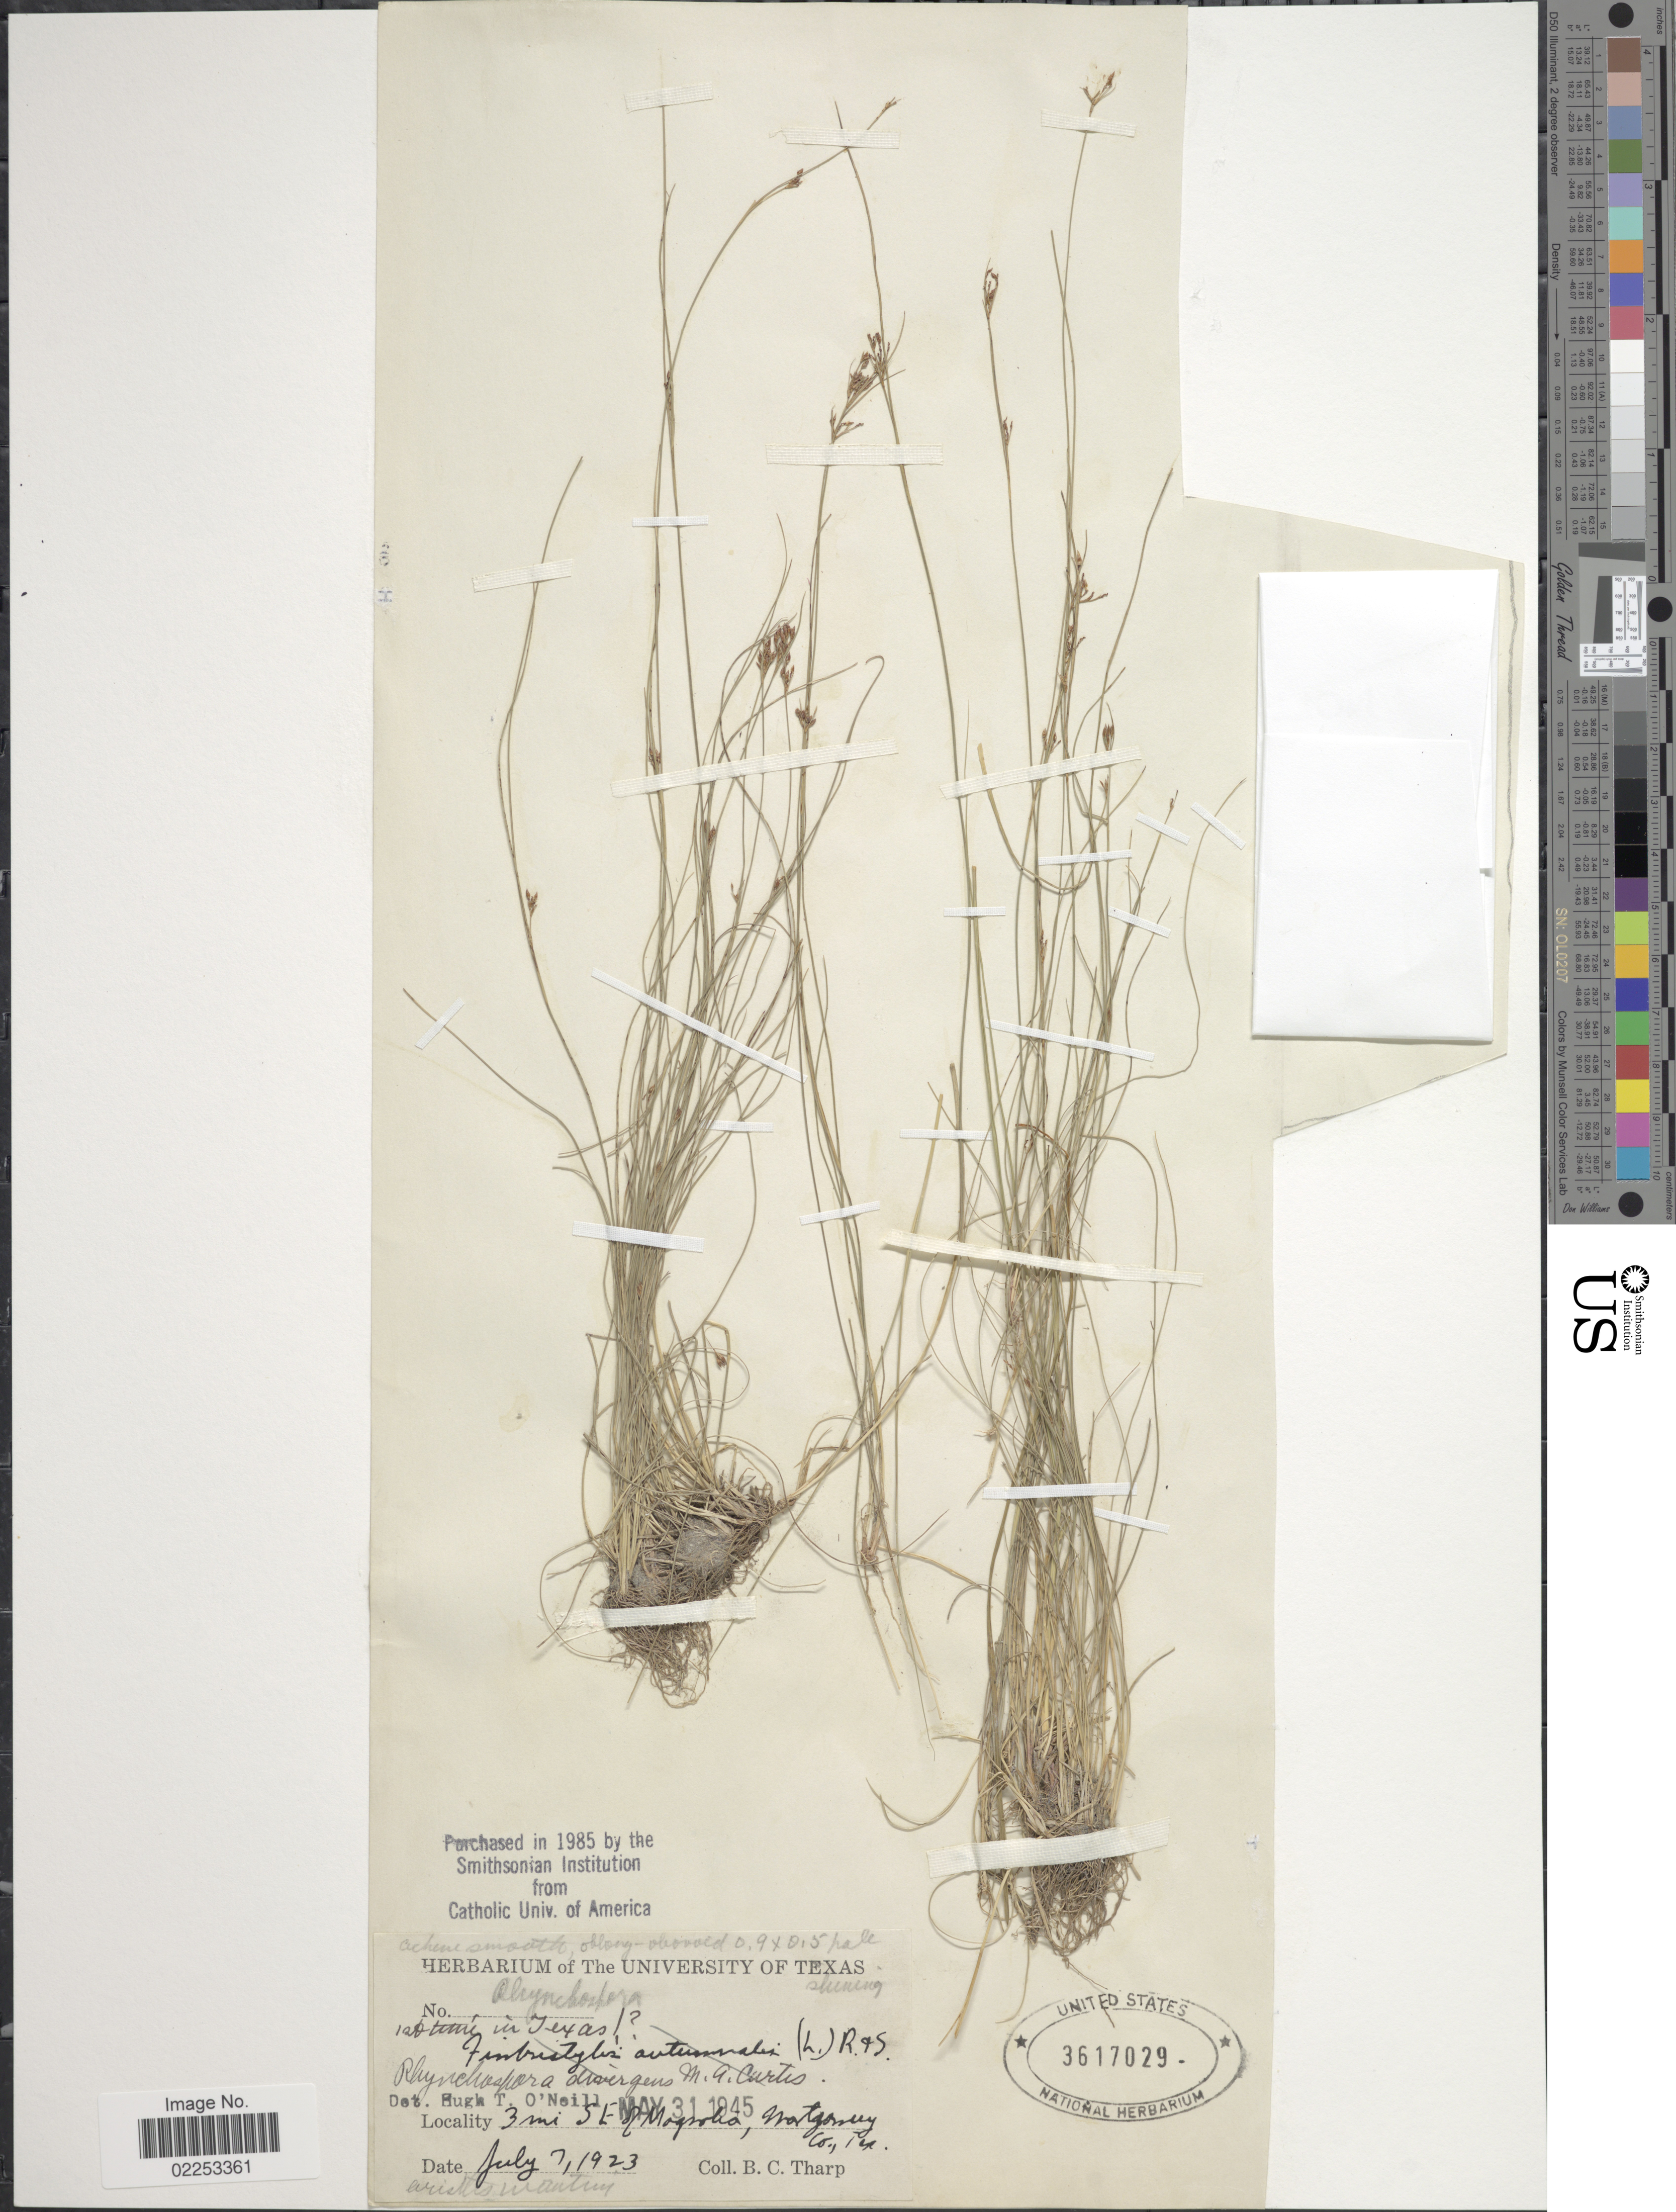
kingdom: Plantae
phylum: Tracheophyta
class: Liliopsida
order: Poales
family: Cyperaceae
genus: Rhynchospora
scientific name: Rhynchospora divergens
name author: Chapm. ex M.A. Curtis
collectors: B. C. Tharp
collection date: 1923-07-07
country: United States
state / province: Texas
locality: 3 mi SE of Magnolia, Montgomery Co.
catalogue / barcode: US 3617029